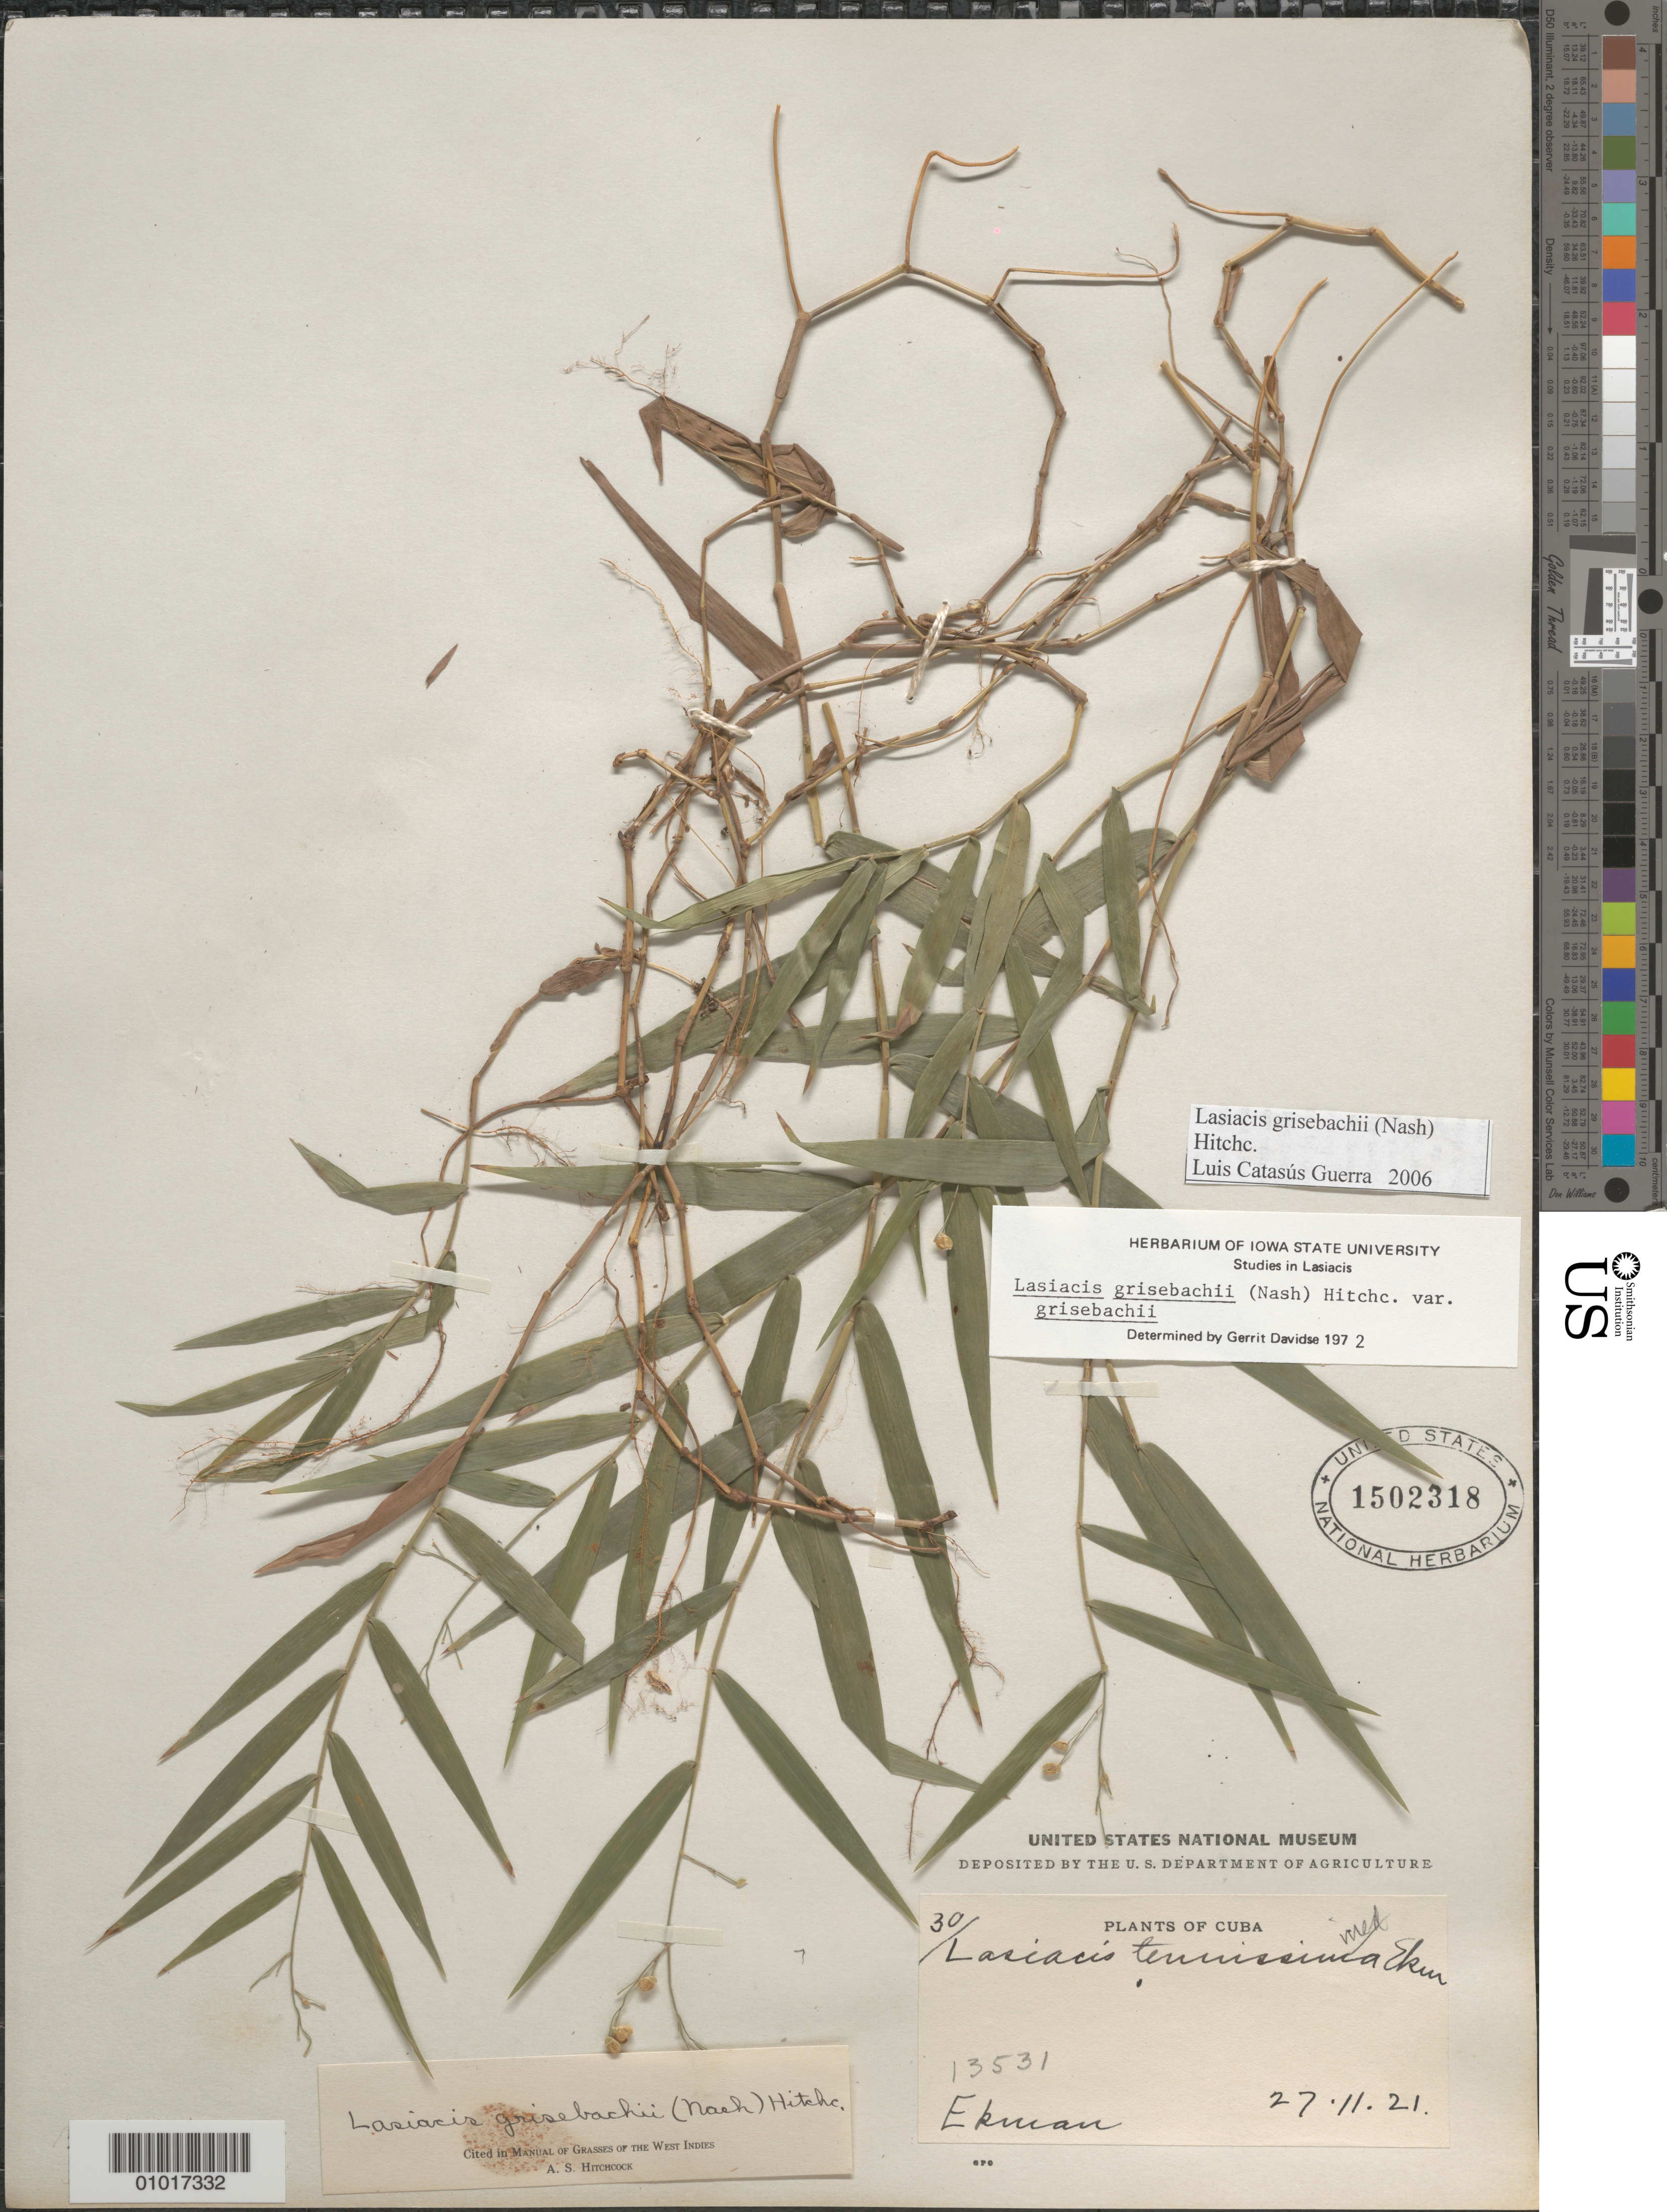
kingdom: Plantae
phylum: Tracheophyta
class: Liliopsida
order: Poales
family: Poaceae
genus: Lasiacis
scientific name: Lasiacis grisebachii var. grisebachii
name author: (Nash) Hitchc.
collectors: E. L. Ekman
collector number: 13531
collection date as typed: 27 Nov 1921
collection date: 1921-11-27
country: Cuba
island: Cuba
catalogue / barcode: US 1502318